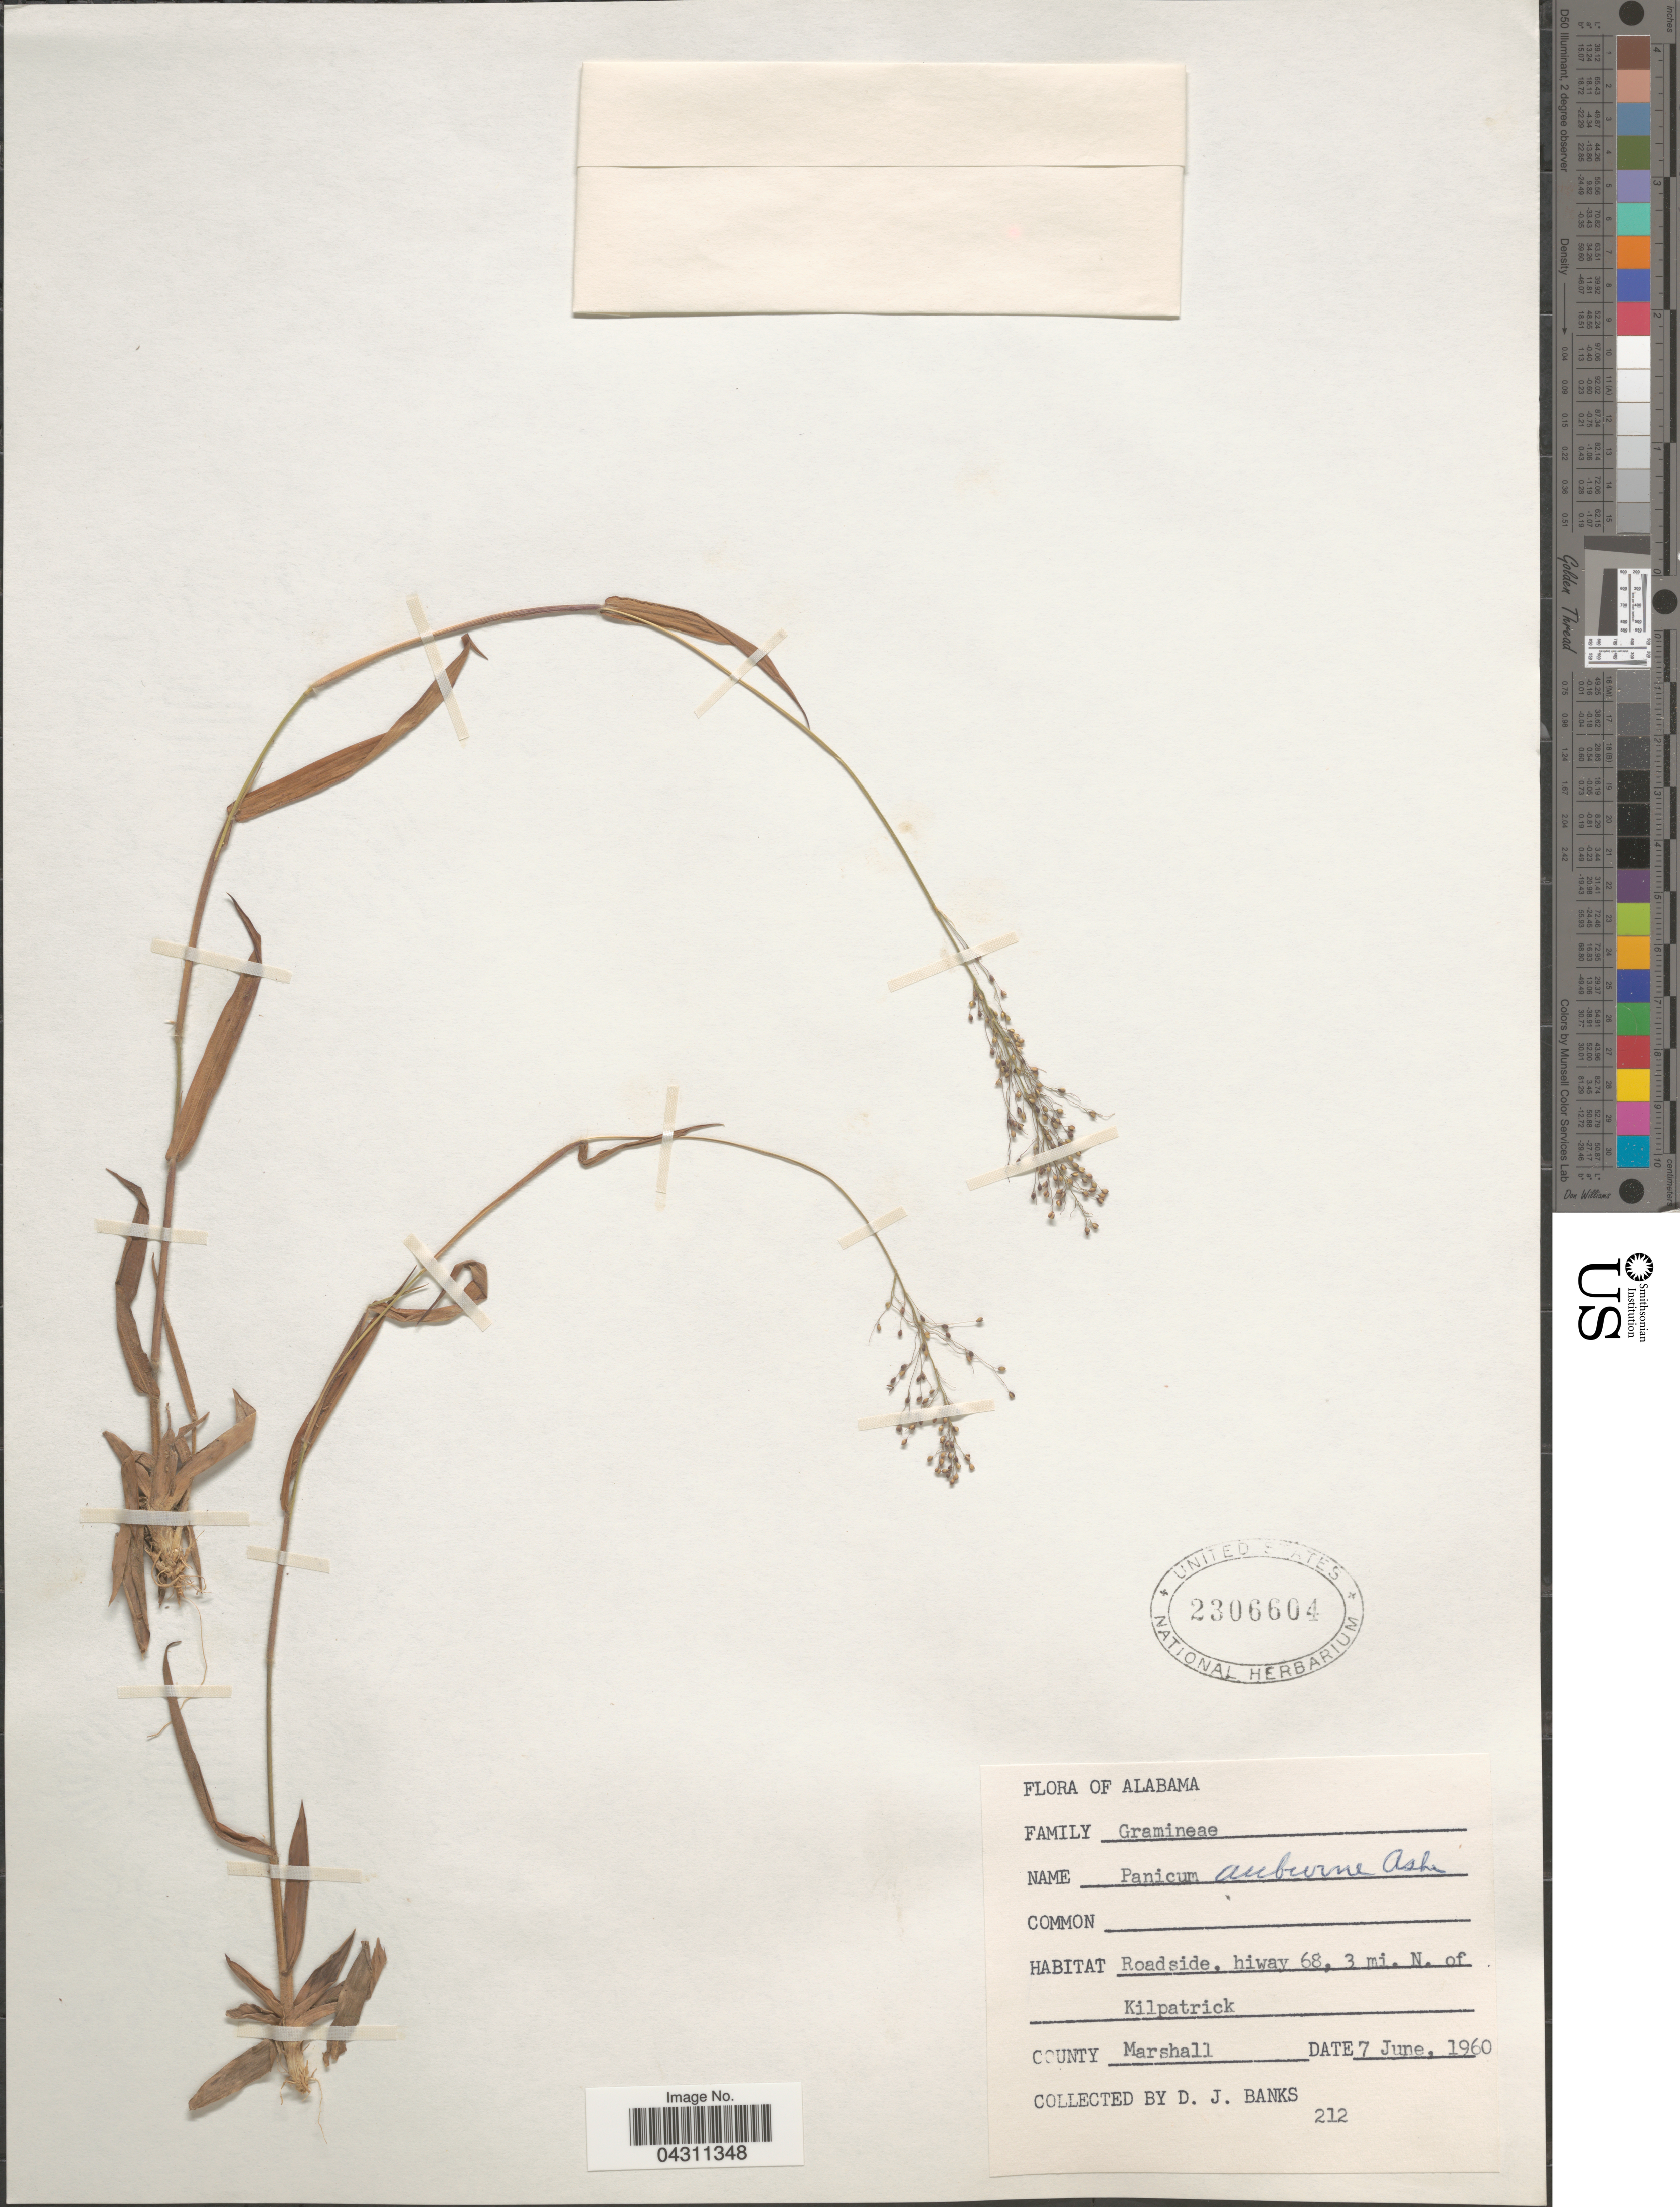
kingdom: Plantae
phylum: Tracheophyta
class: Liliopsida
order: Poales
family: Poaceae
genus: Dichanthelium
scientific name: Dichanthelium sphaerocarpon var. sphaerocarpon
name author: (Elliott) Gould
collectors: D. J. Banks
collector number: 212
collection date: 1960-06-07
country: United States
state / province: Alabama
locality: Roadside, hiway 68, 3 mi. N. of Kilpatrick. County Marshall.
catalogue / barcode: US 2306604